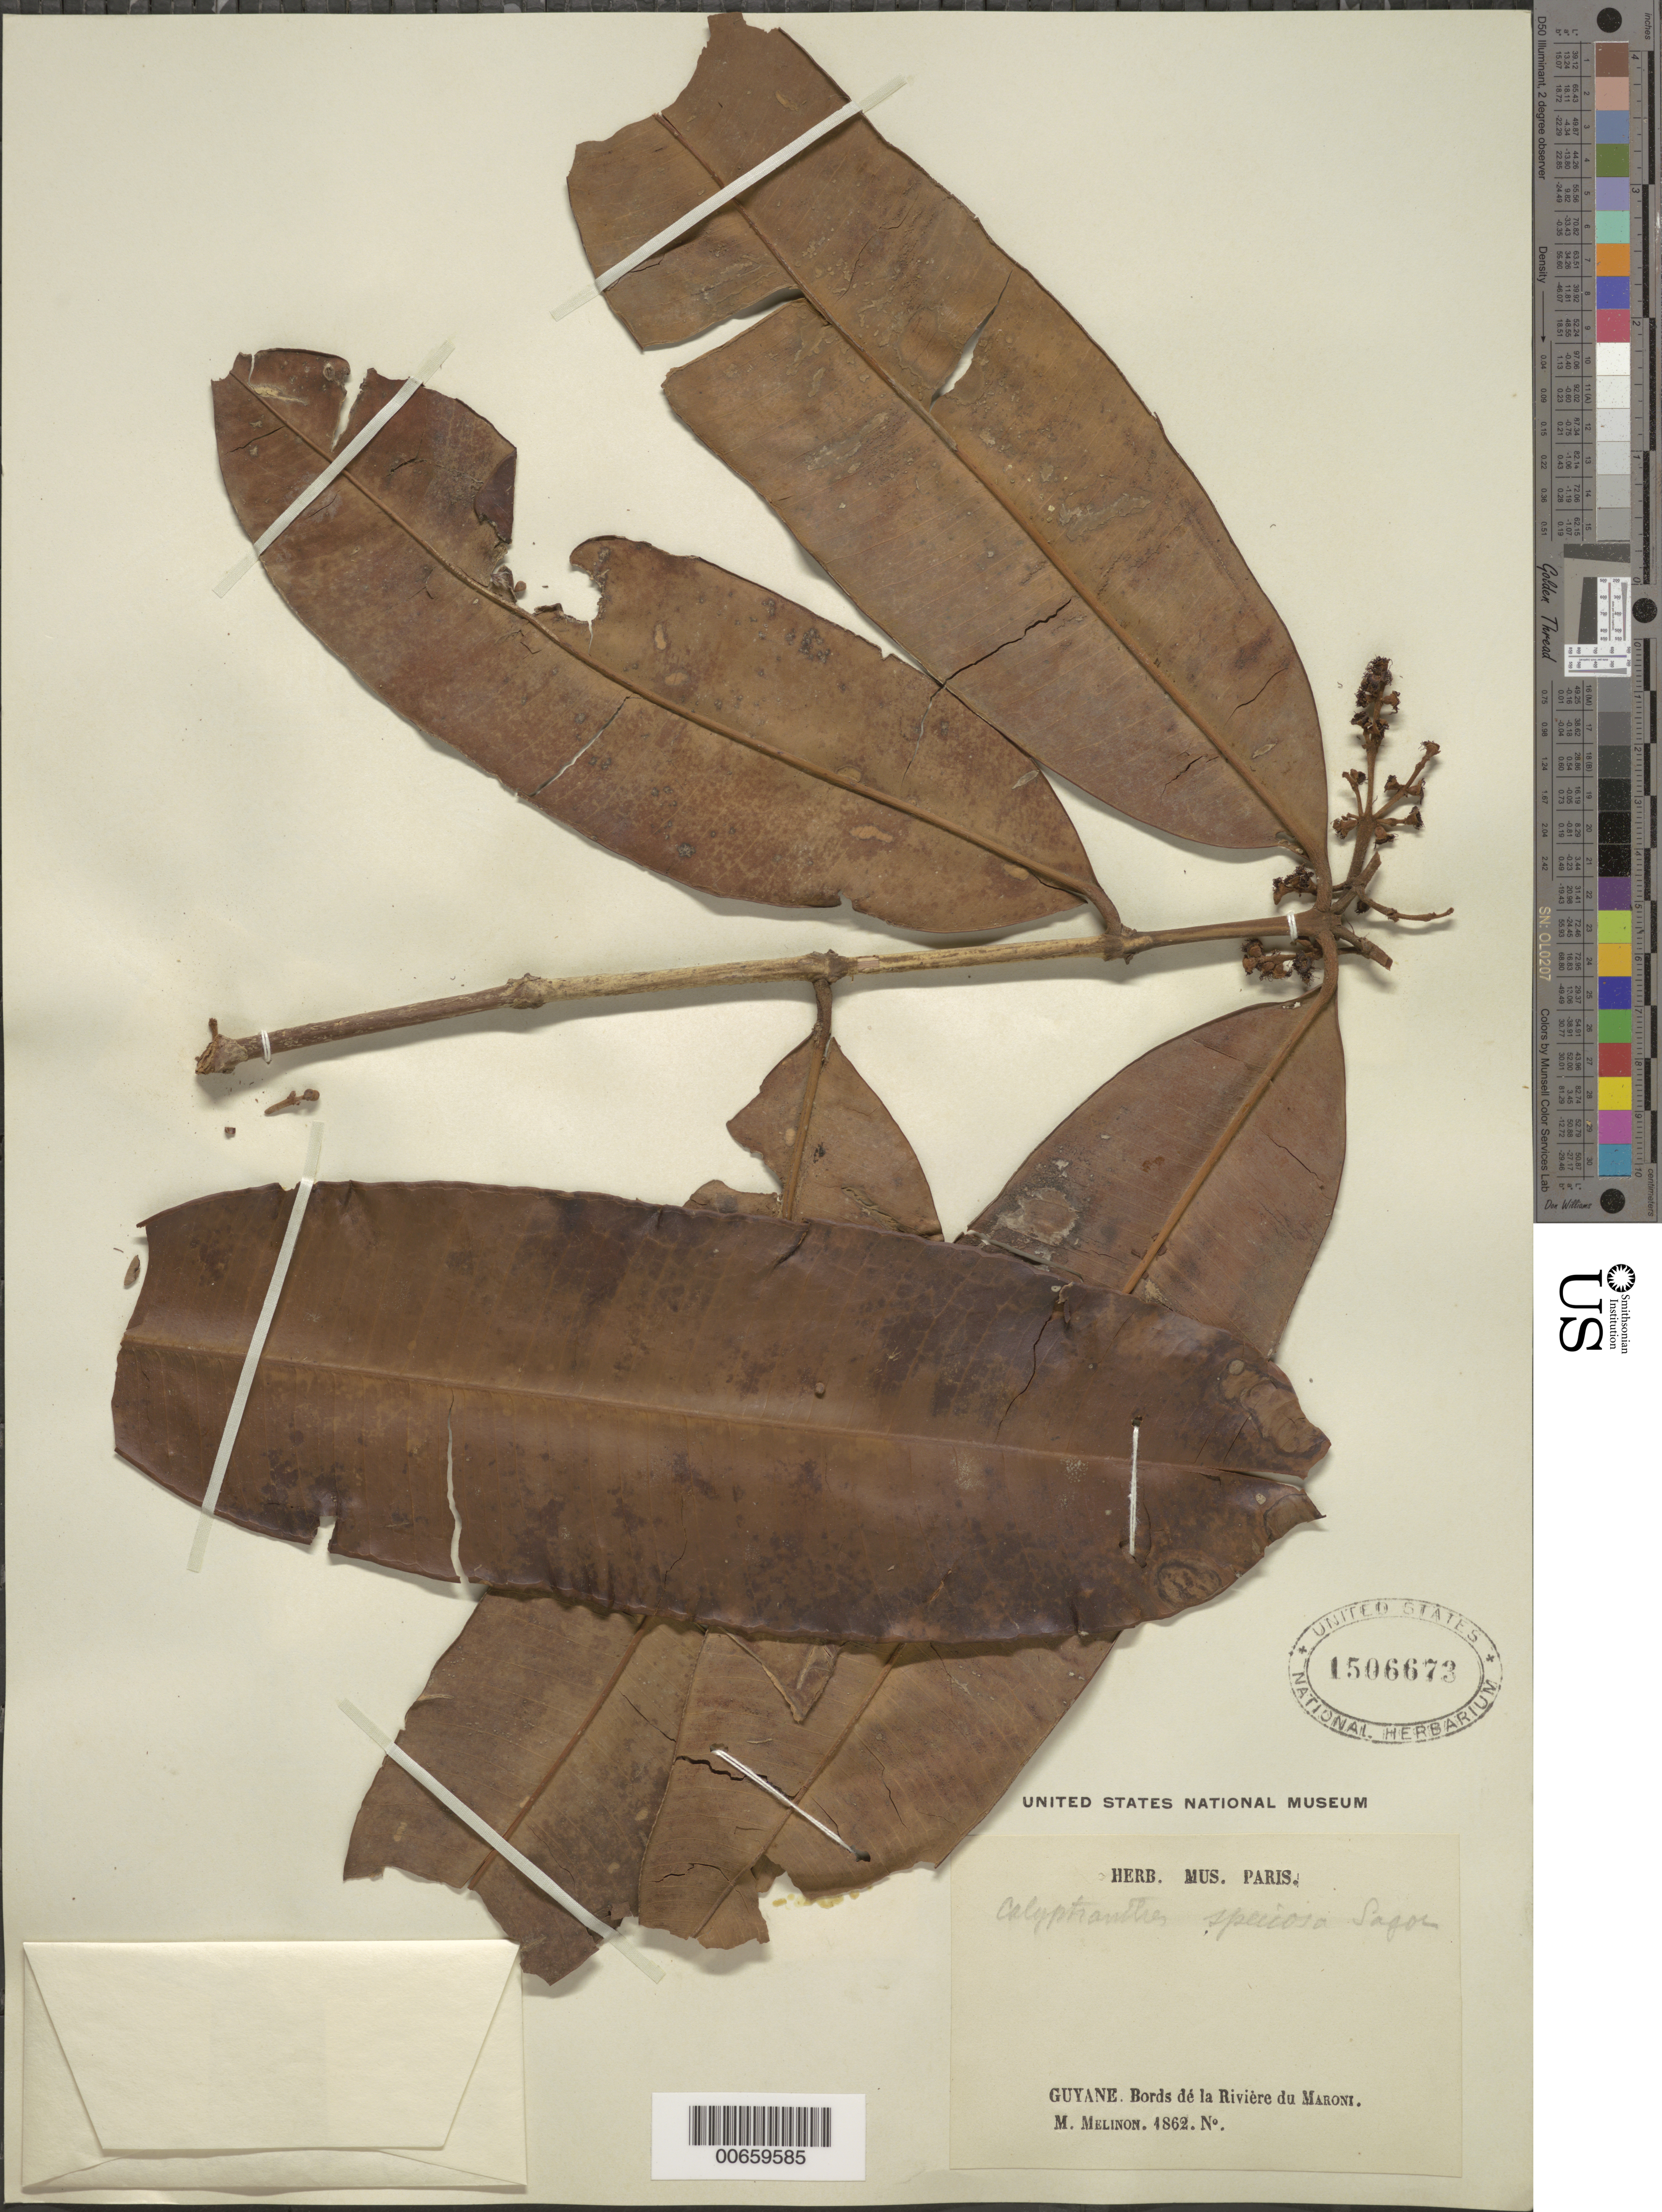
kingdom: Plantae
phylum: Tracheophyta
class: Magnoliopsida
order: Myrtales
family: Myrtaceae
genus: Myrcia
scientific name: Myrcia neospeciosa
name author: A.R. Lourenço & E. Lucas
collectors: E. Mélinon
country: French Guiana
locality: Maroni R.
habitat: Along river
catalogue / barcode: US 1506673